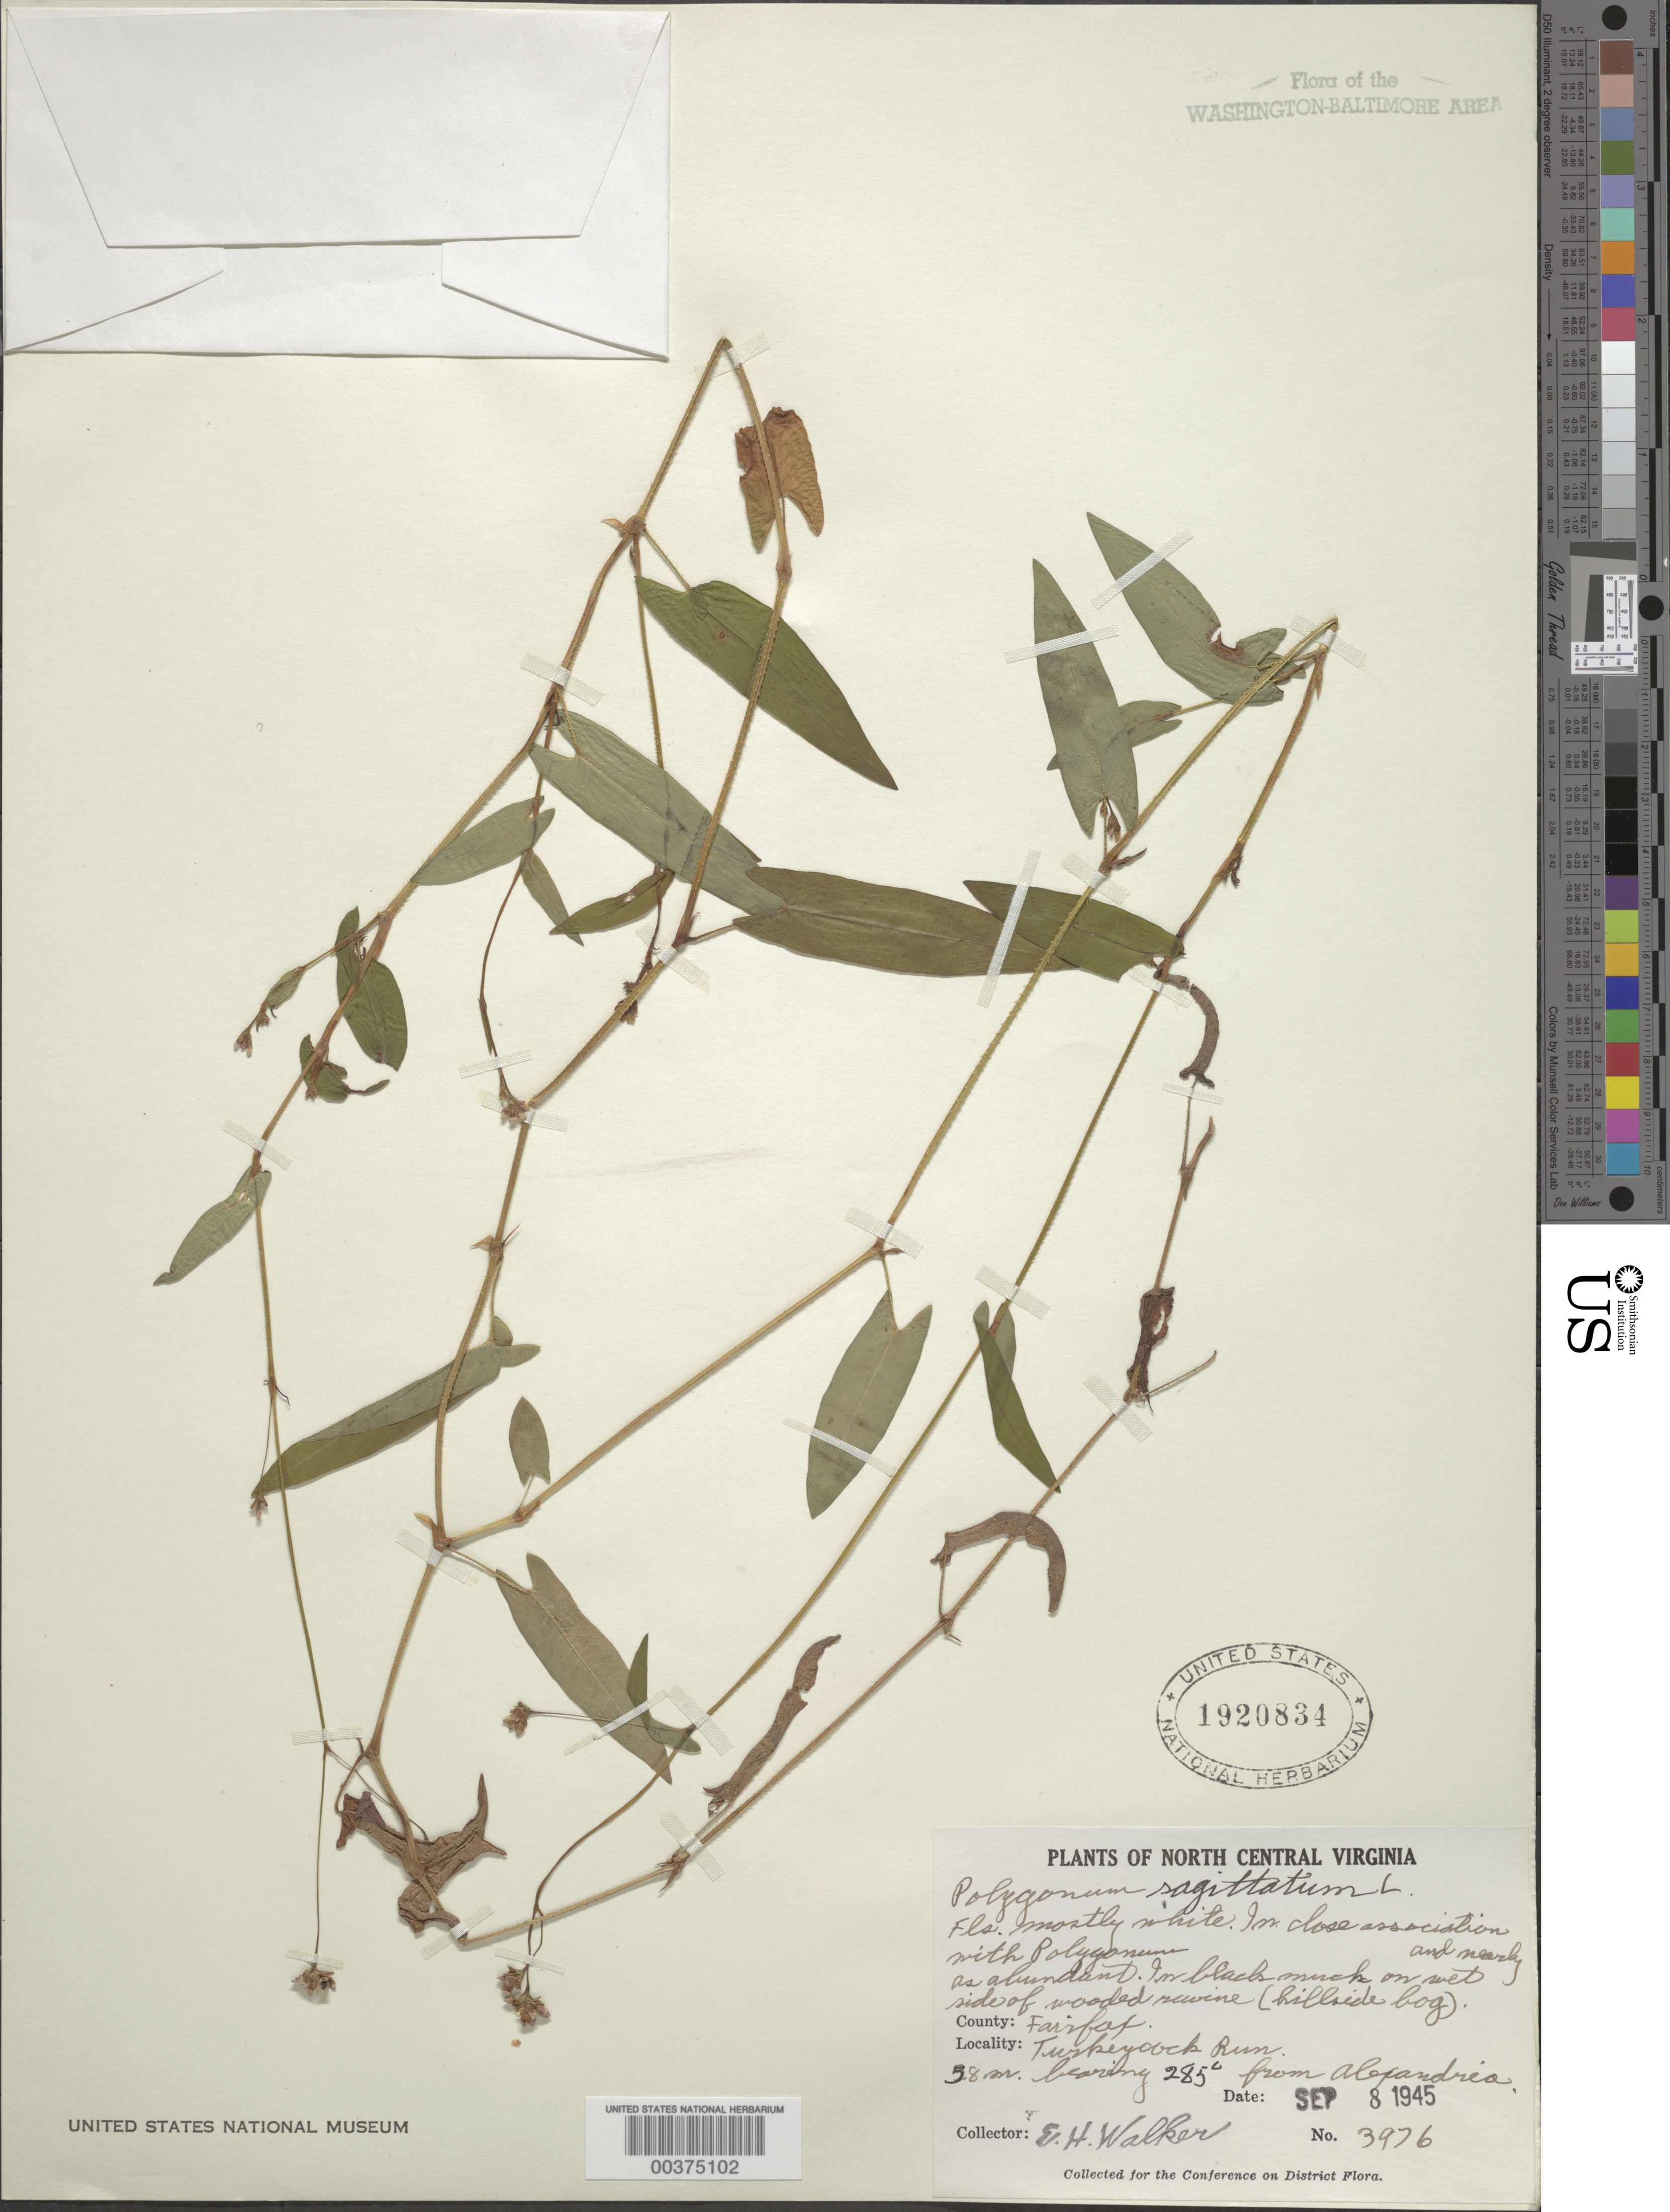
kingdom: Plantae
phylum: Tracheophyta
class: Magnoliopsida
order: Caryophyllales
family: Polygonaceae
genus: Persicaria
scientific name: Persicaria sagittata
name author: (L.) H. Gross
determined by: Atha, D. E.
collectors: E. H. Walker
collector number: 3976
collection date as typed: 08 Sep 1945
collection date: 1945-09-08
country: United States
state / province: Virginia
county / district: Fairfax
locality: Turkeycock Run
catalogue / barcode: US 1920834